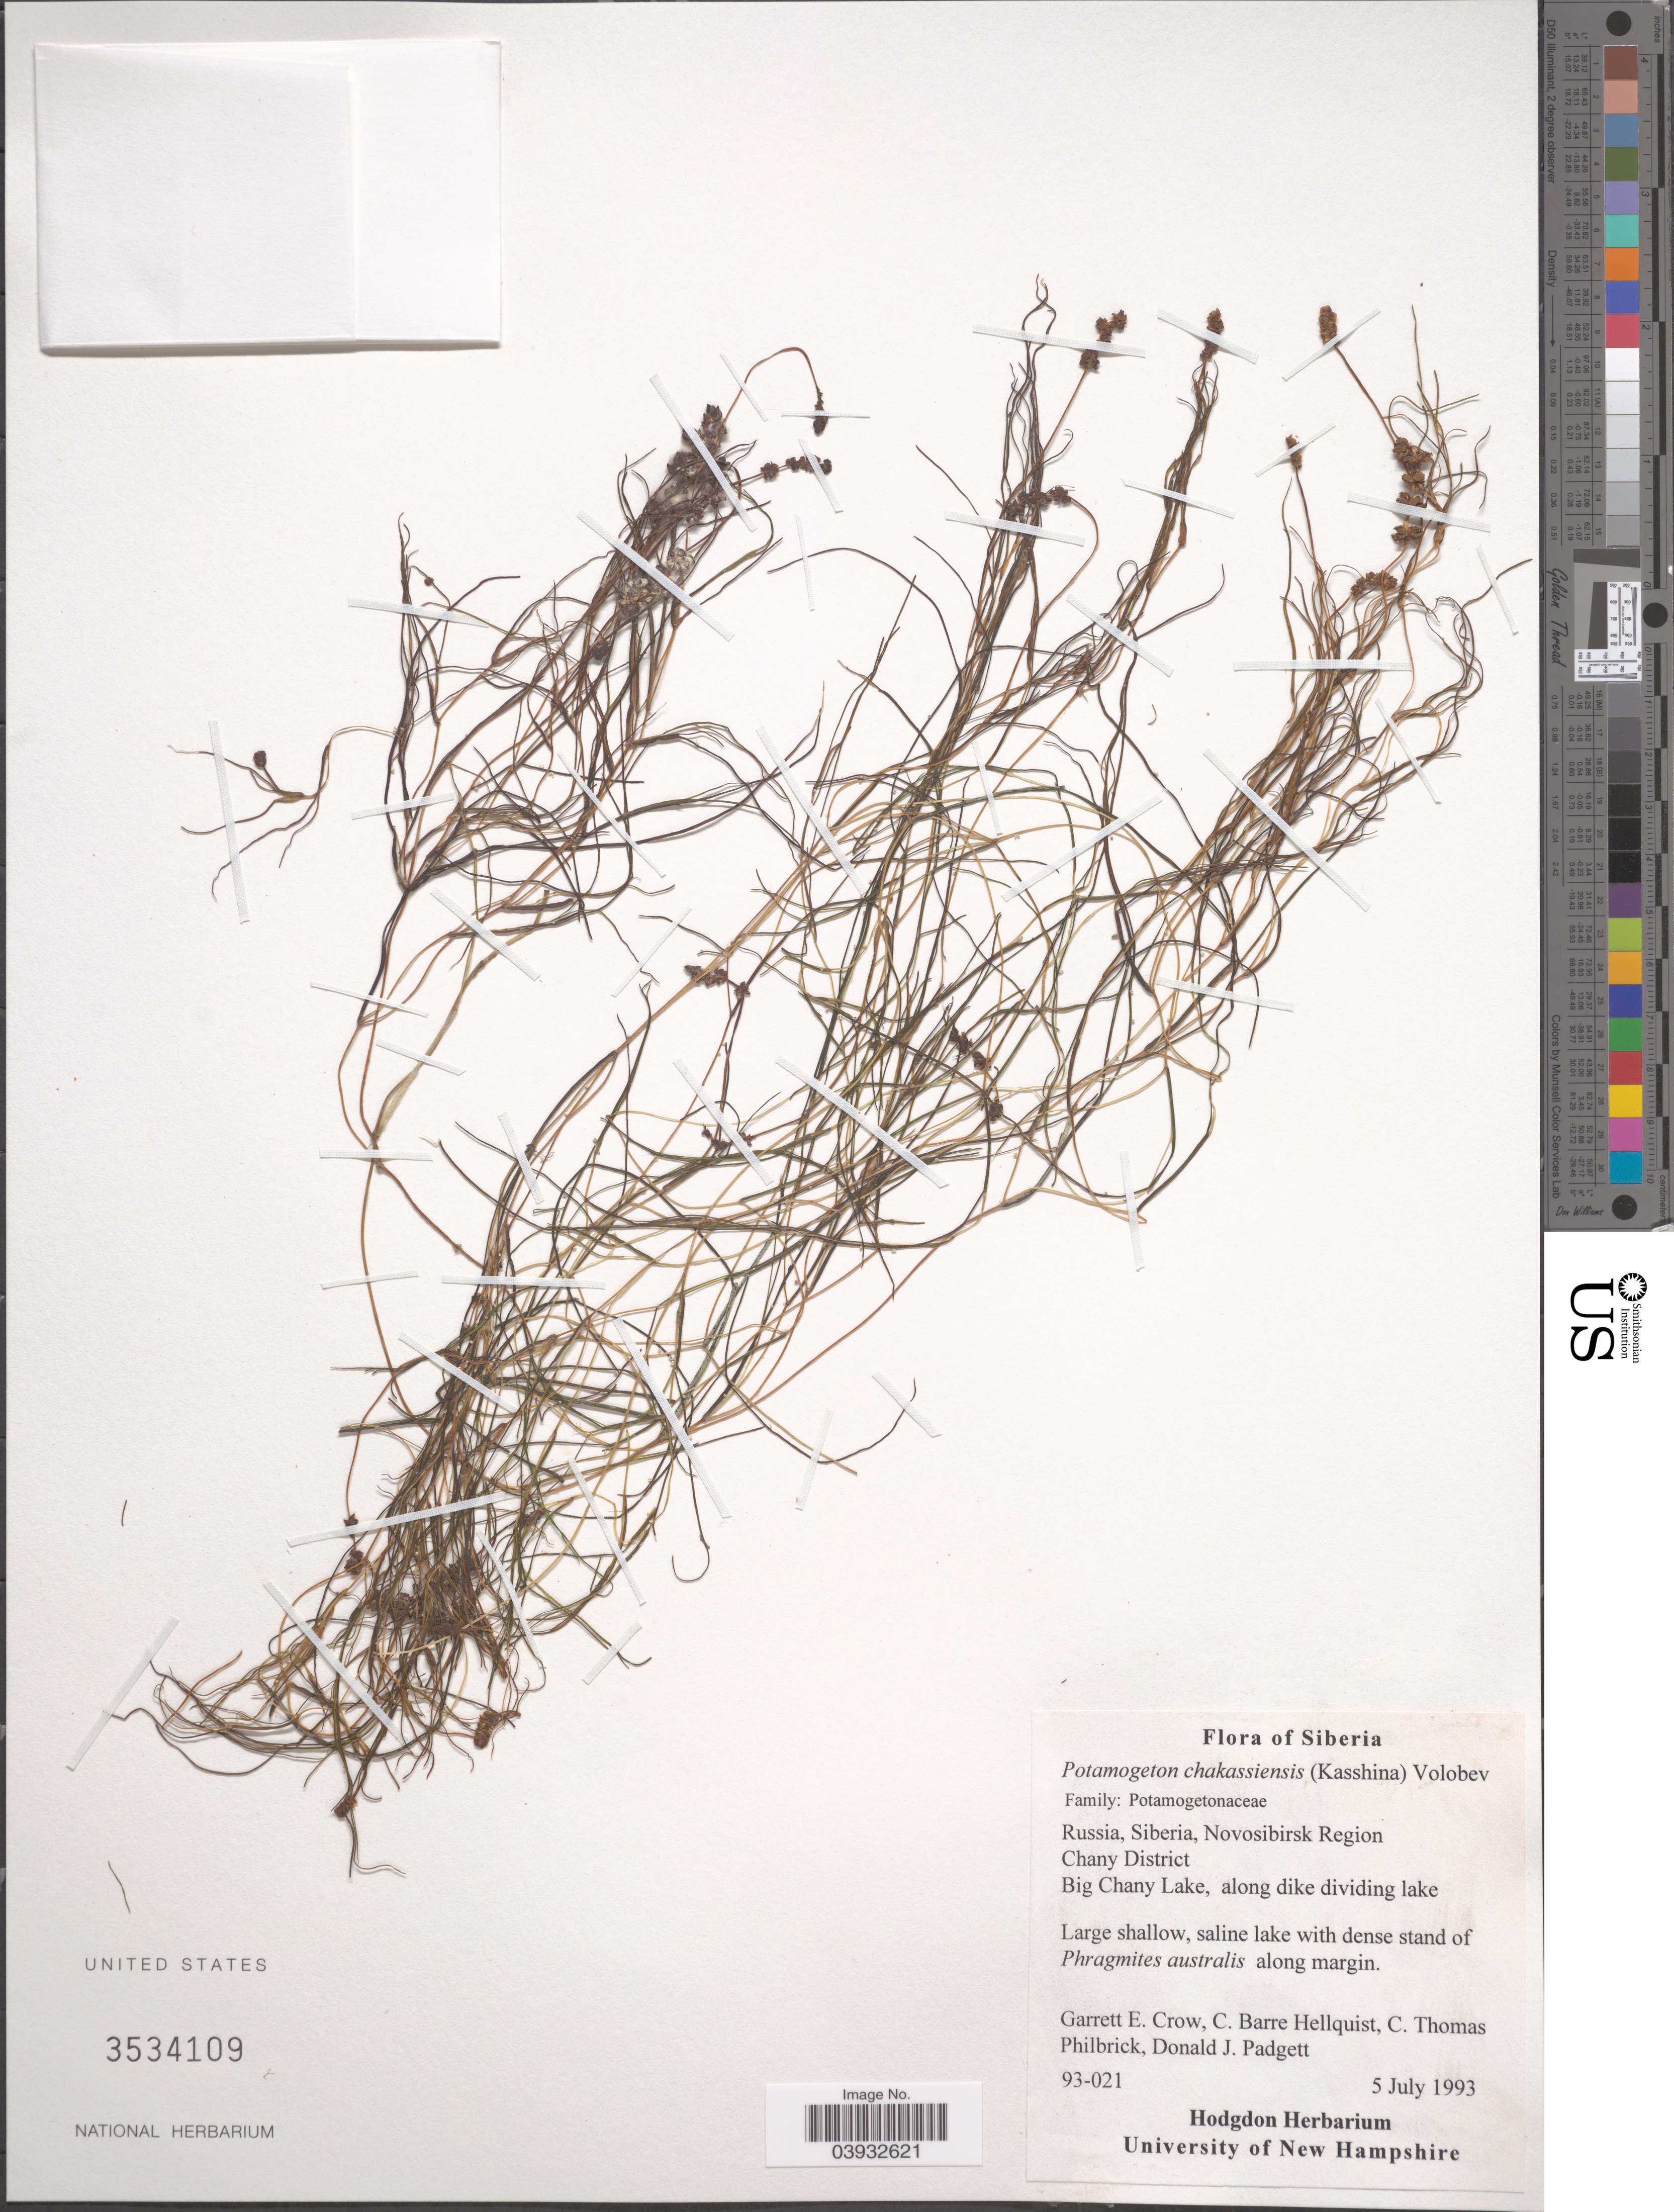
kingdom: Plantae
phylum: Tracheophyta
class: Liliopsida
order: Alismatales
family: Potamogetonaceae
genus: Potamogeton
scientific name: Potamogeton chakassiensis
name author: (Kaschina) Volobaev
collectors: G. E. Crow, C. Hellquist, C. Philbrick & D. Padgett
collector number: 93-021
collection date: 1993-07-05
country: Russian Federation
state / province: Novosibirsk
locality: Russia, Siberia, Novosibirsk Region Chany District. Big Chany Lake, along dike dividing lake.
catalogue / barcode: US 3534109